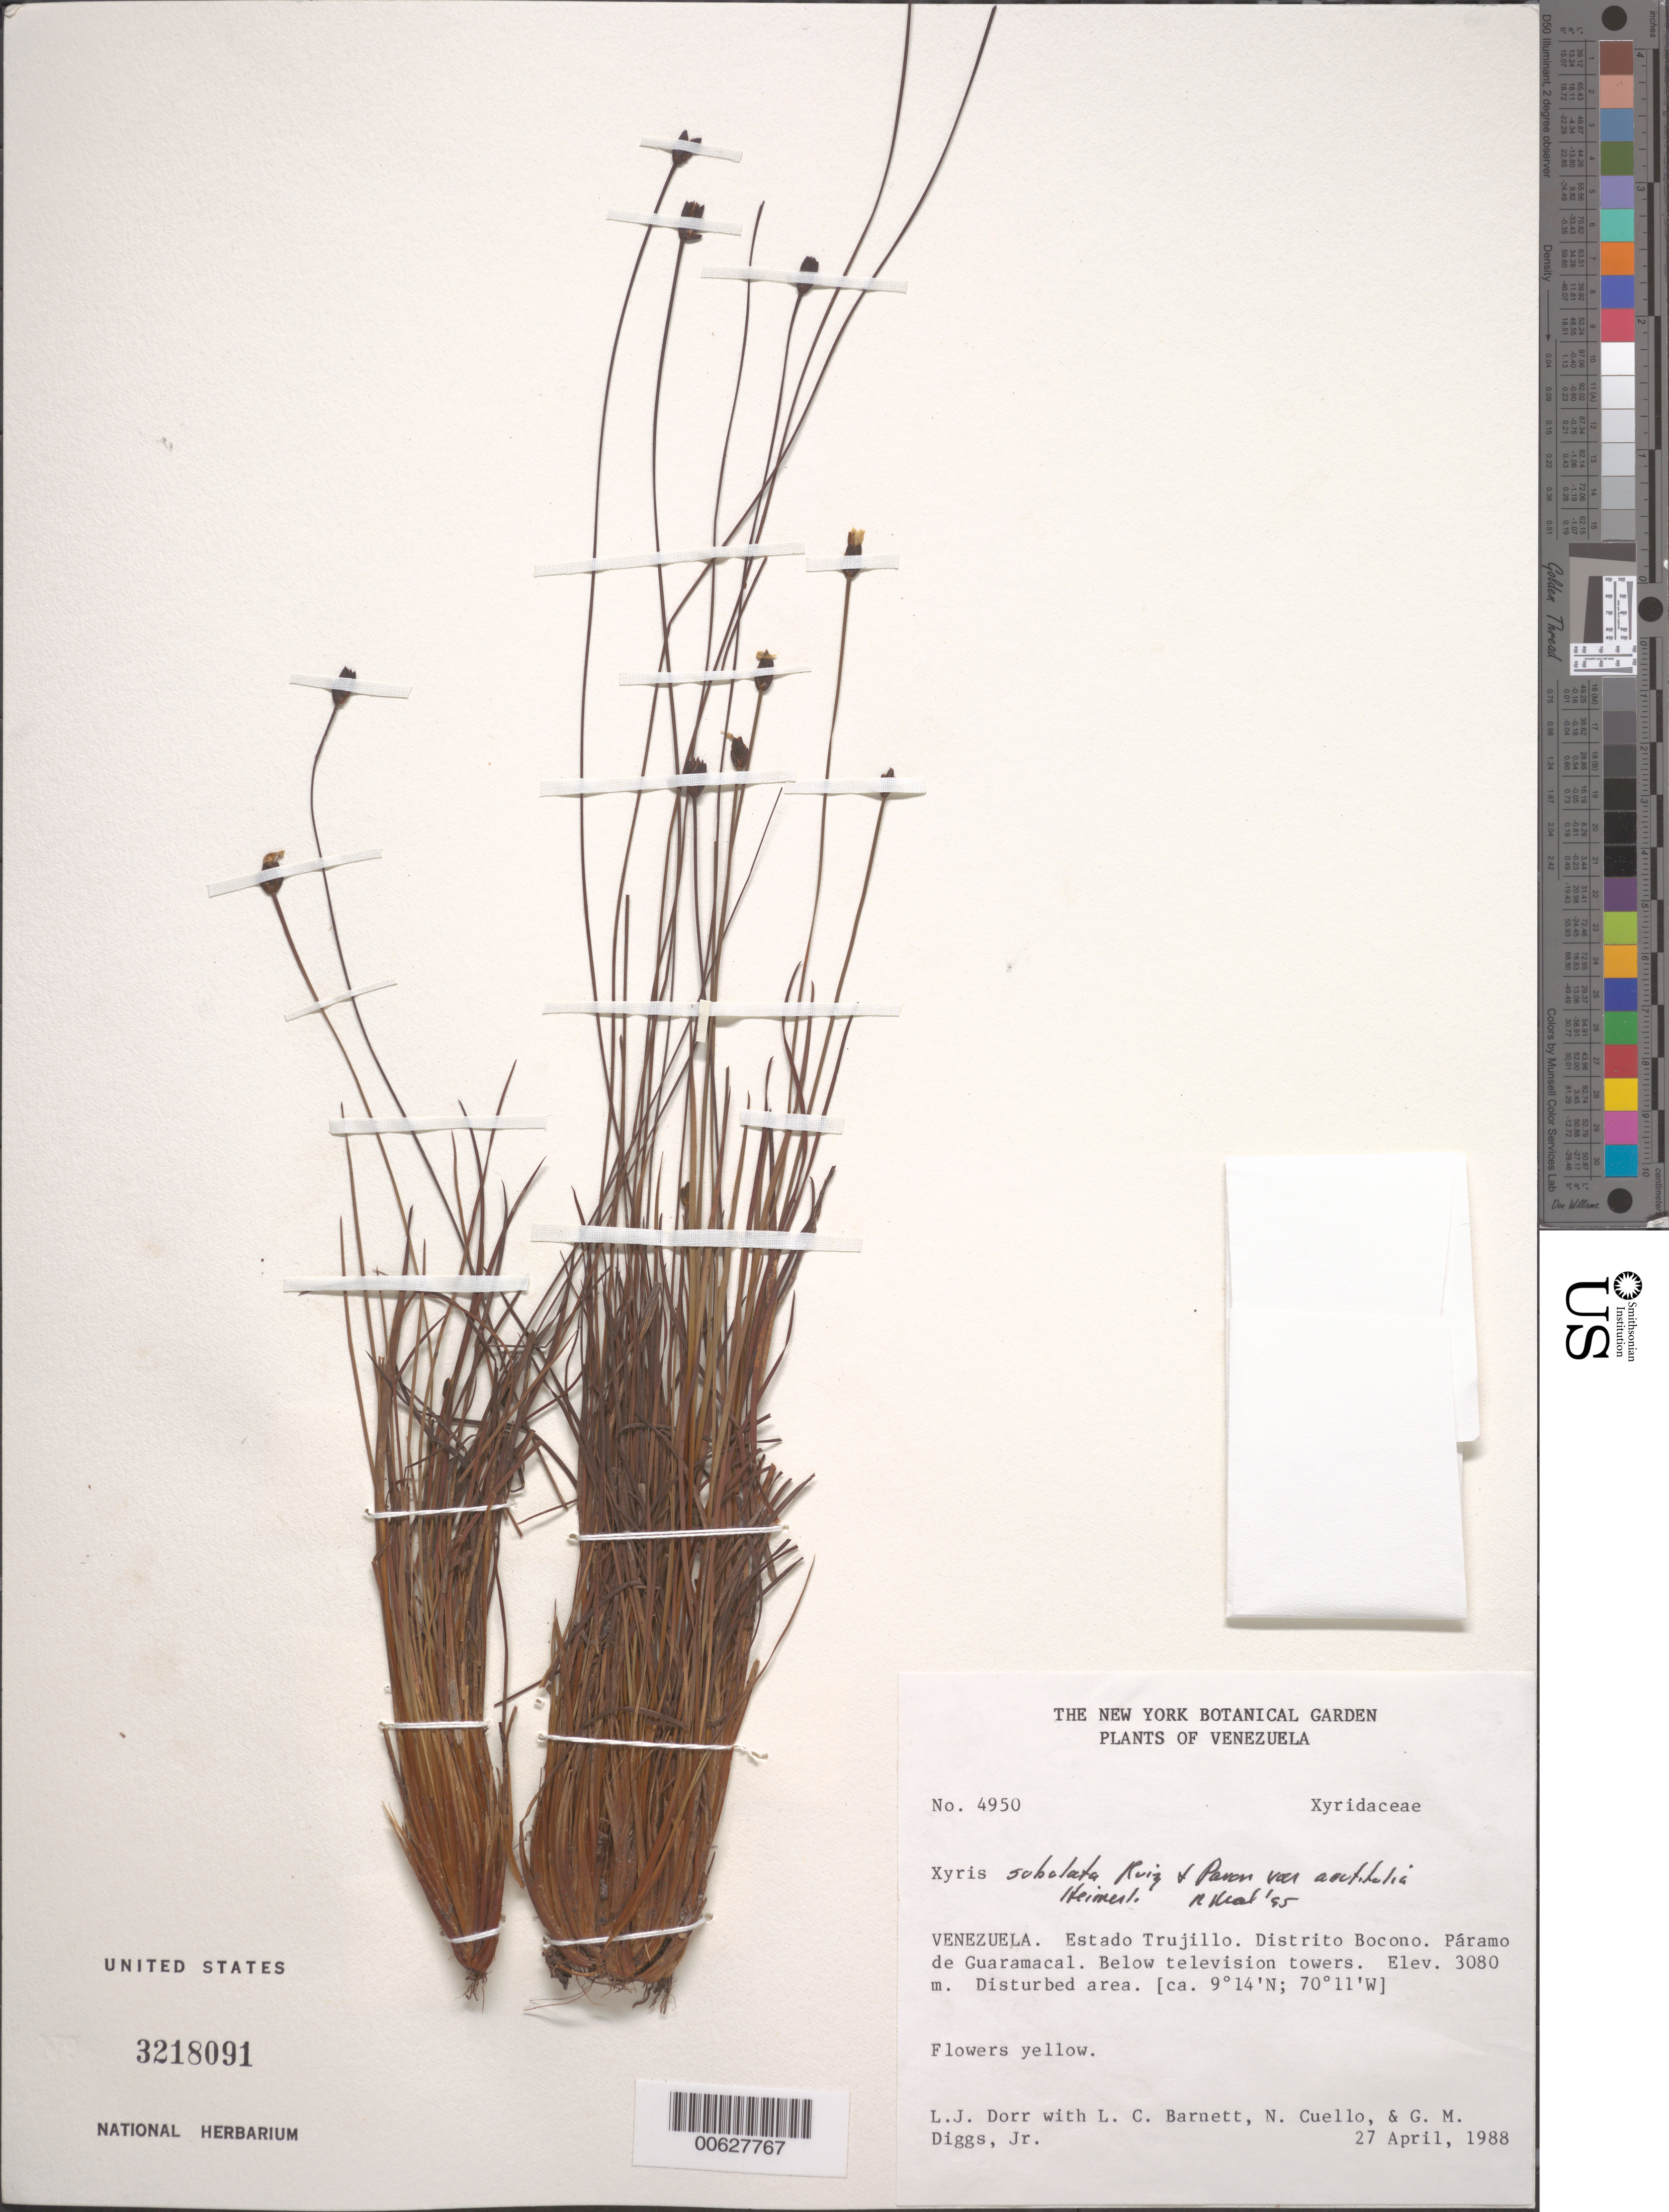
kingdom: Plantae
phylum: Tracheophyta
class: Liliopsida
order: Poales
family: Xyridaceae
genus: Xyris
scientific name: Xyris subulata var. acutifolia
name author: Ruiz & Pav.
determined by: Kral, Robert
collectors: L. J. Dorr, L. C. Barnett, N. L. Cuello & G. Diggs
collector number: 4950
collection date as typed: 27 Apr 1988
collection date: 1988-04-27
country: Venezuela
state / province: Trujillo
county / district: Boconó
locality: Páramo de Guaramacal, below television towers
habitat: Disturbed area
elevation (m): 3080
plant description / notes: NY, PORT, US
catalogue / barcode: US 3218091